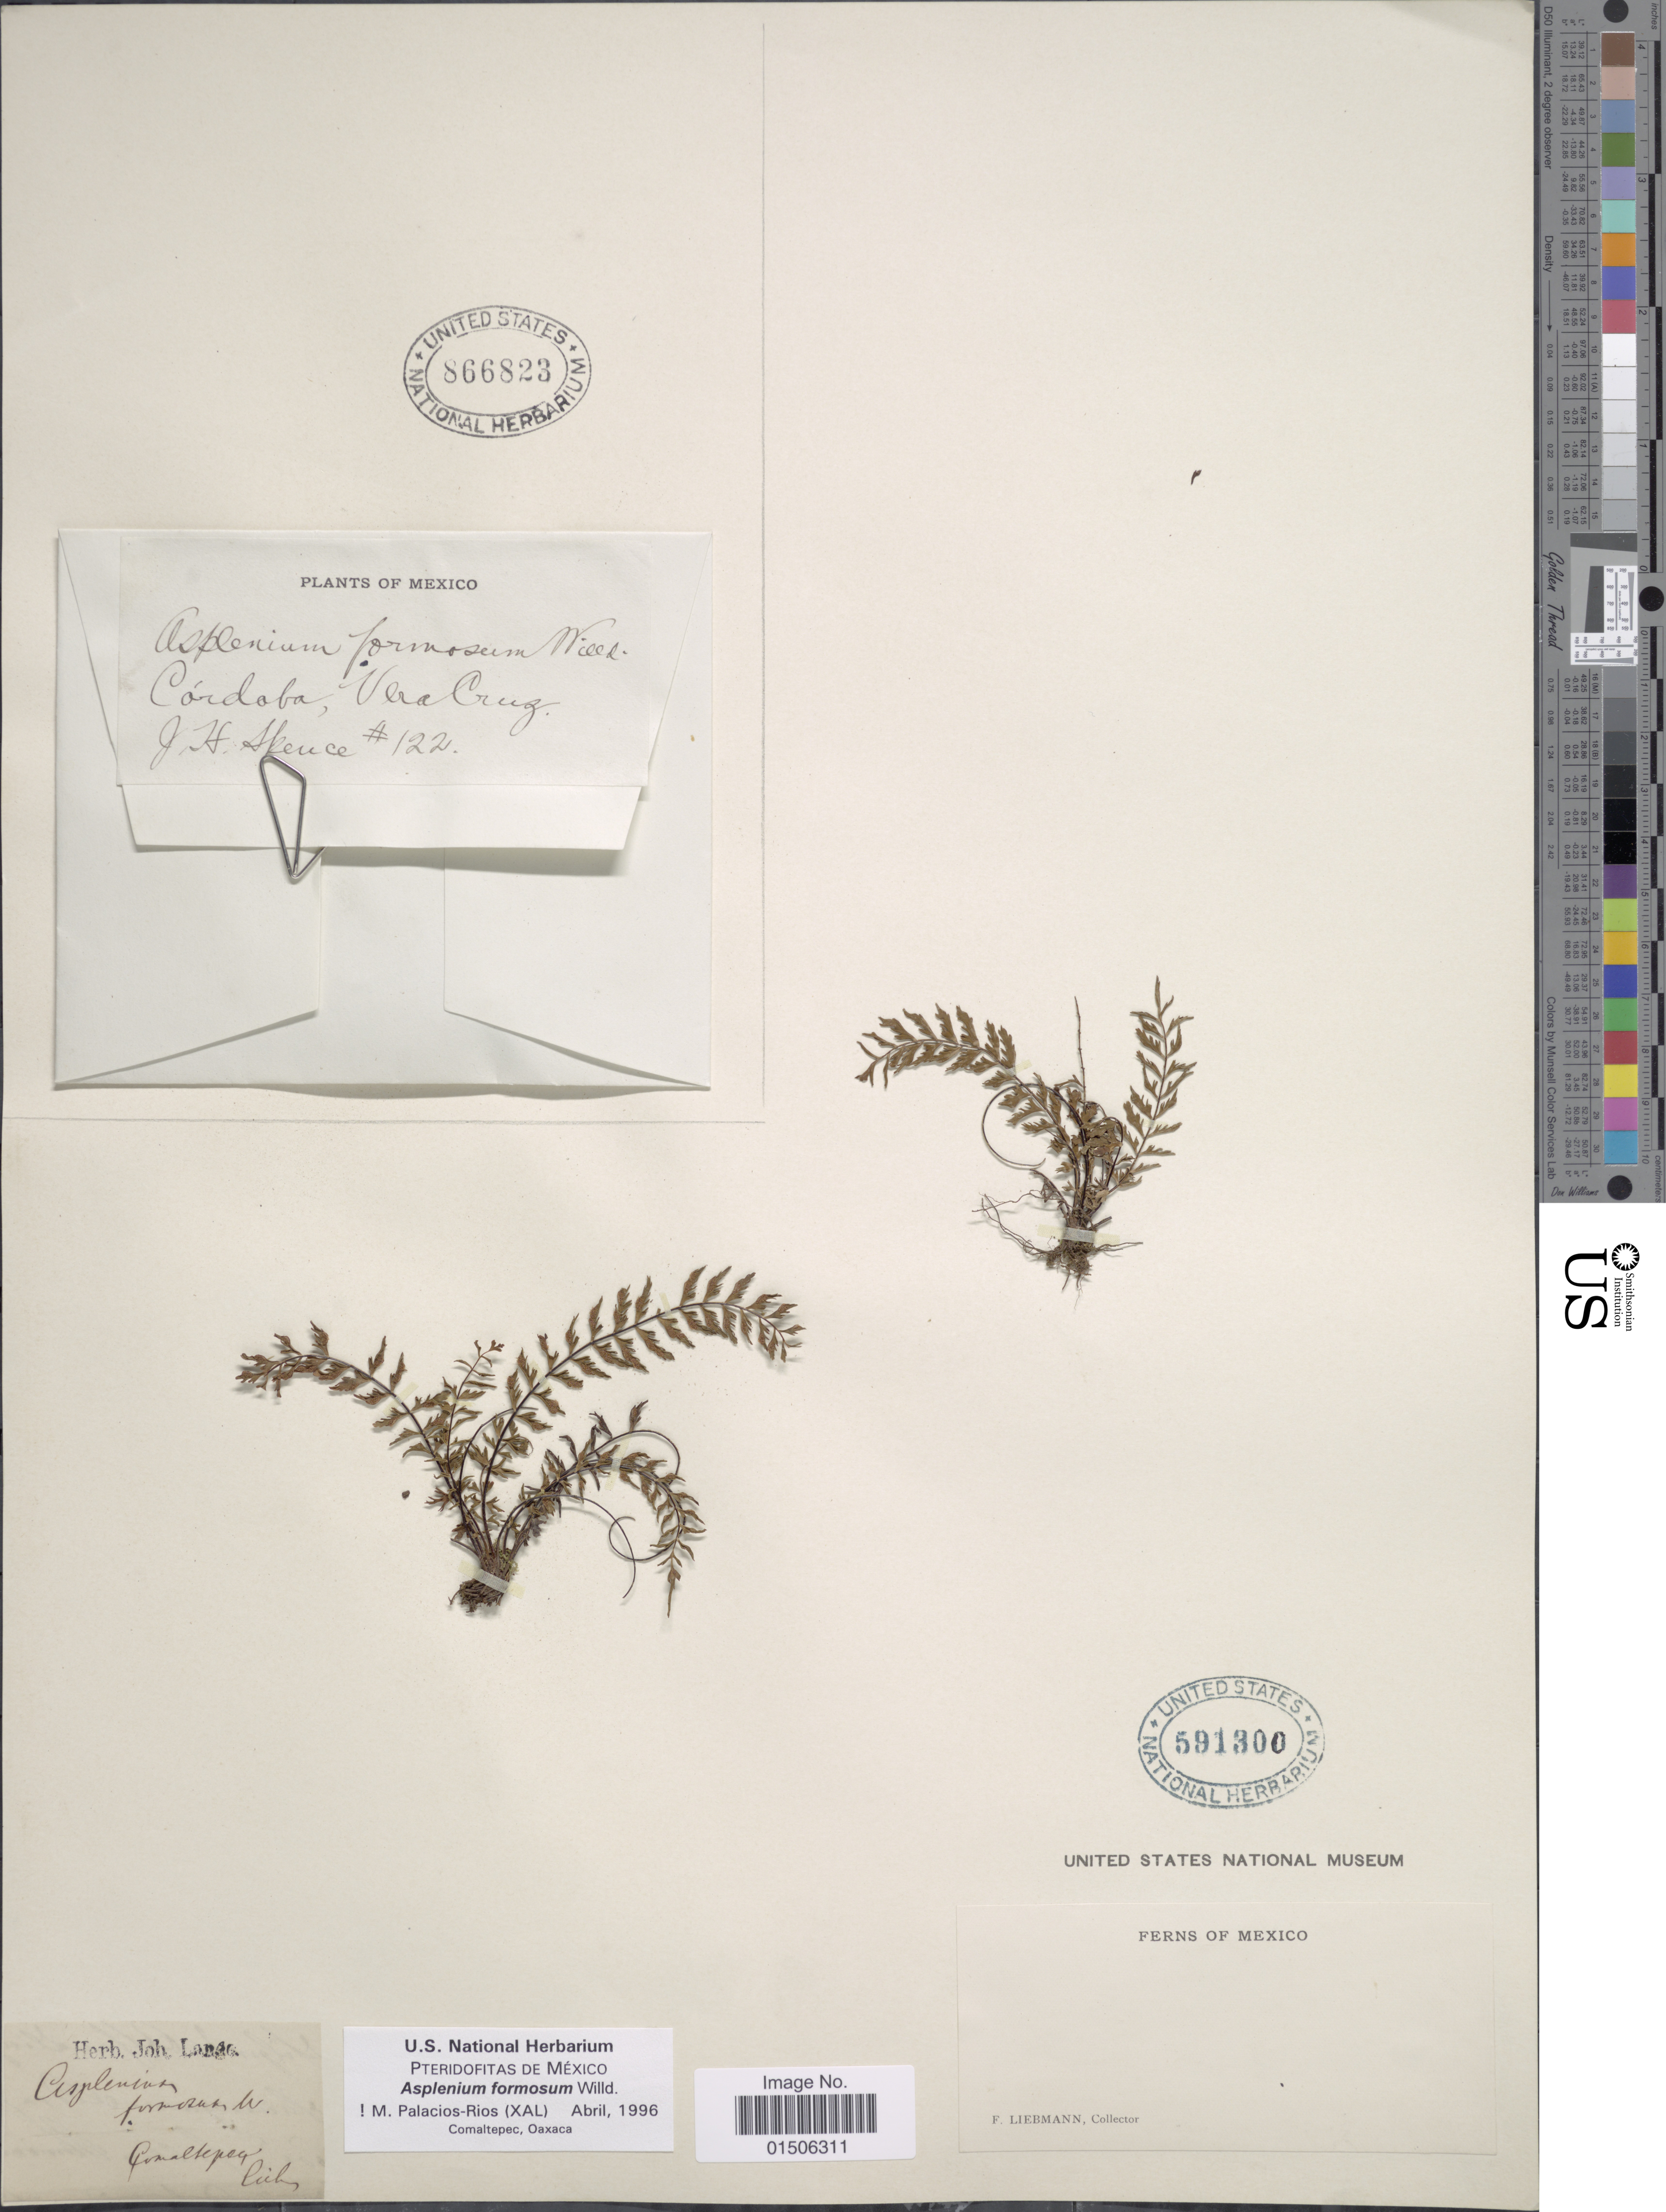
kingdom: Plantae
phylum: Tracheophyta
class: Polypodiopsida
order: Polypodiales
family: Aspleniaceae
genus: Asplenium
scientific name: Asplenium formosum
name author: Willd.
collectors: F. M. Liebmann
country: Mexico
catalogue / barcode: US 591300